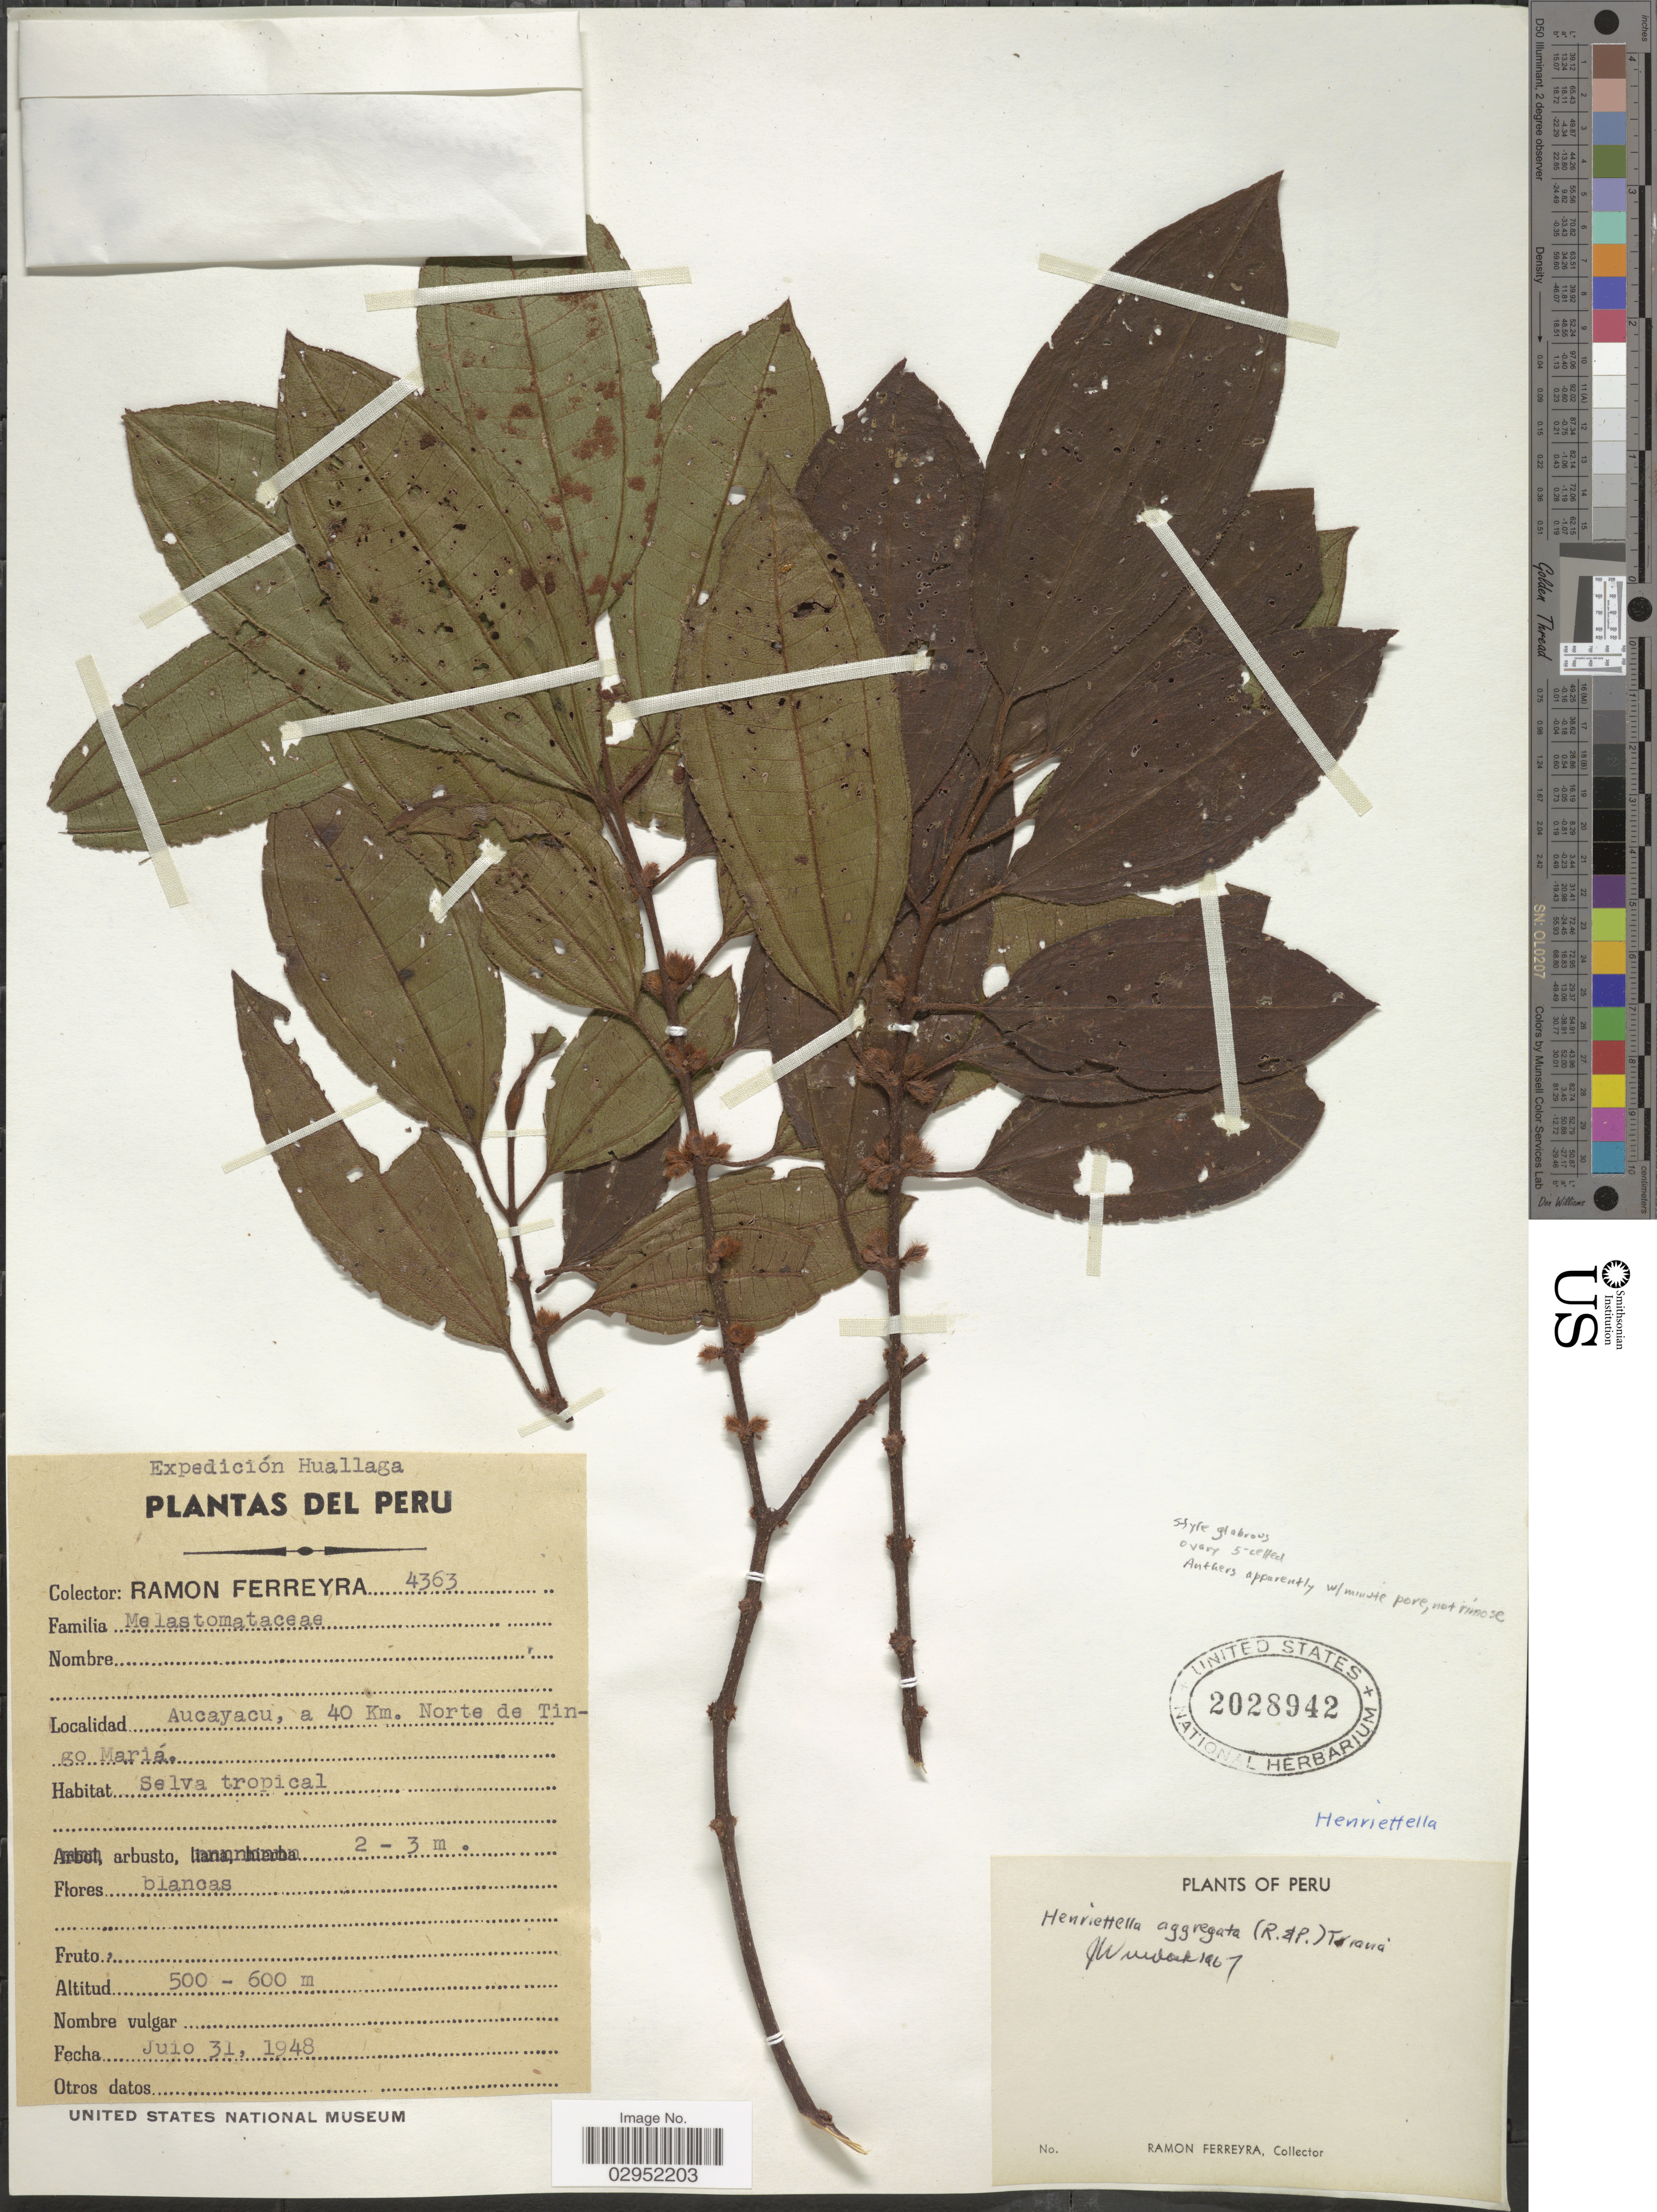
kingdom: Plantae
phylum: Tracheophyta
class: Magnoliopsida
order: Myrtales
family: Melastomataceae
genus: Henriettea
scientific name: Henriettea aggregata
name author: (D. Don) J.F. Macbr.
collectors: R. A. Ferreyra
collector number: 4363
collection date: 1948-07-31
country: Peru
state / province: San Martín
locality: Huallaga. Aucayacu, a 40 Km. Norte de Yingo María.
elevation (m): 500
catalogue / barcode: US 2028942